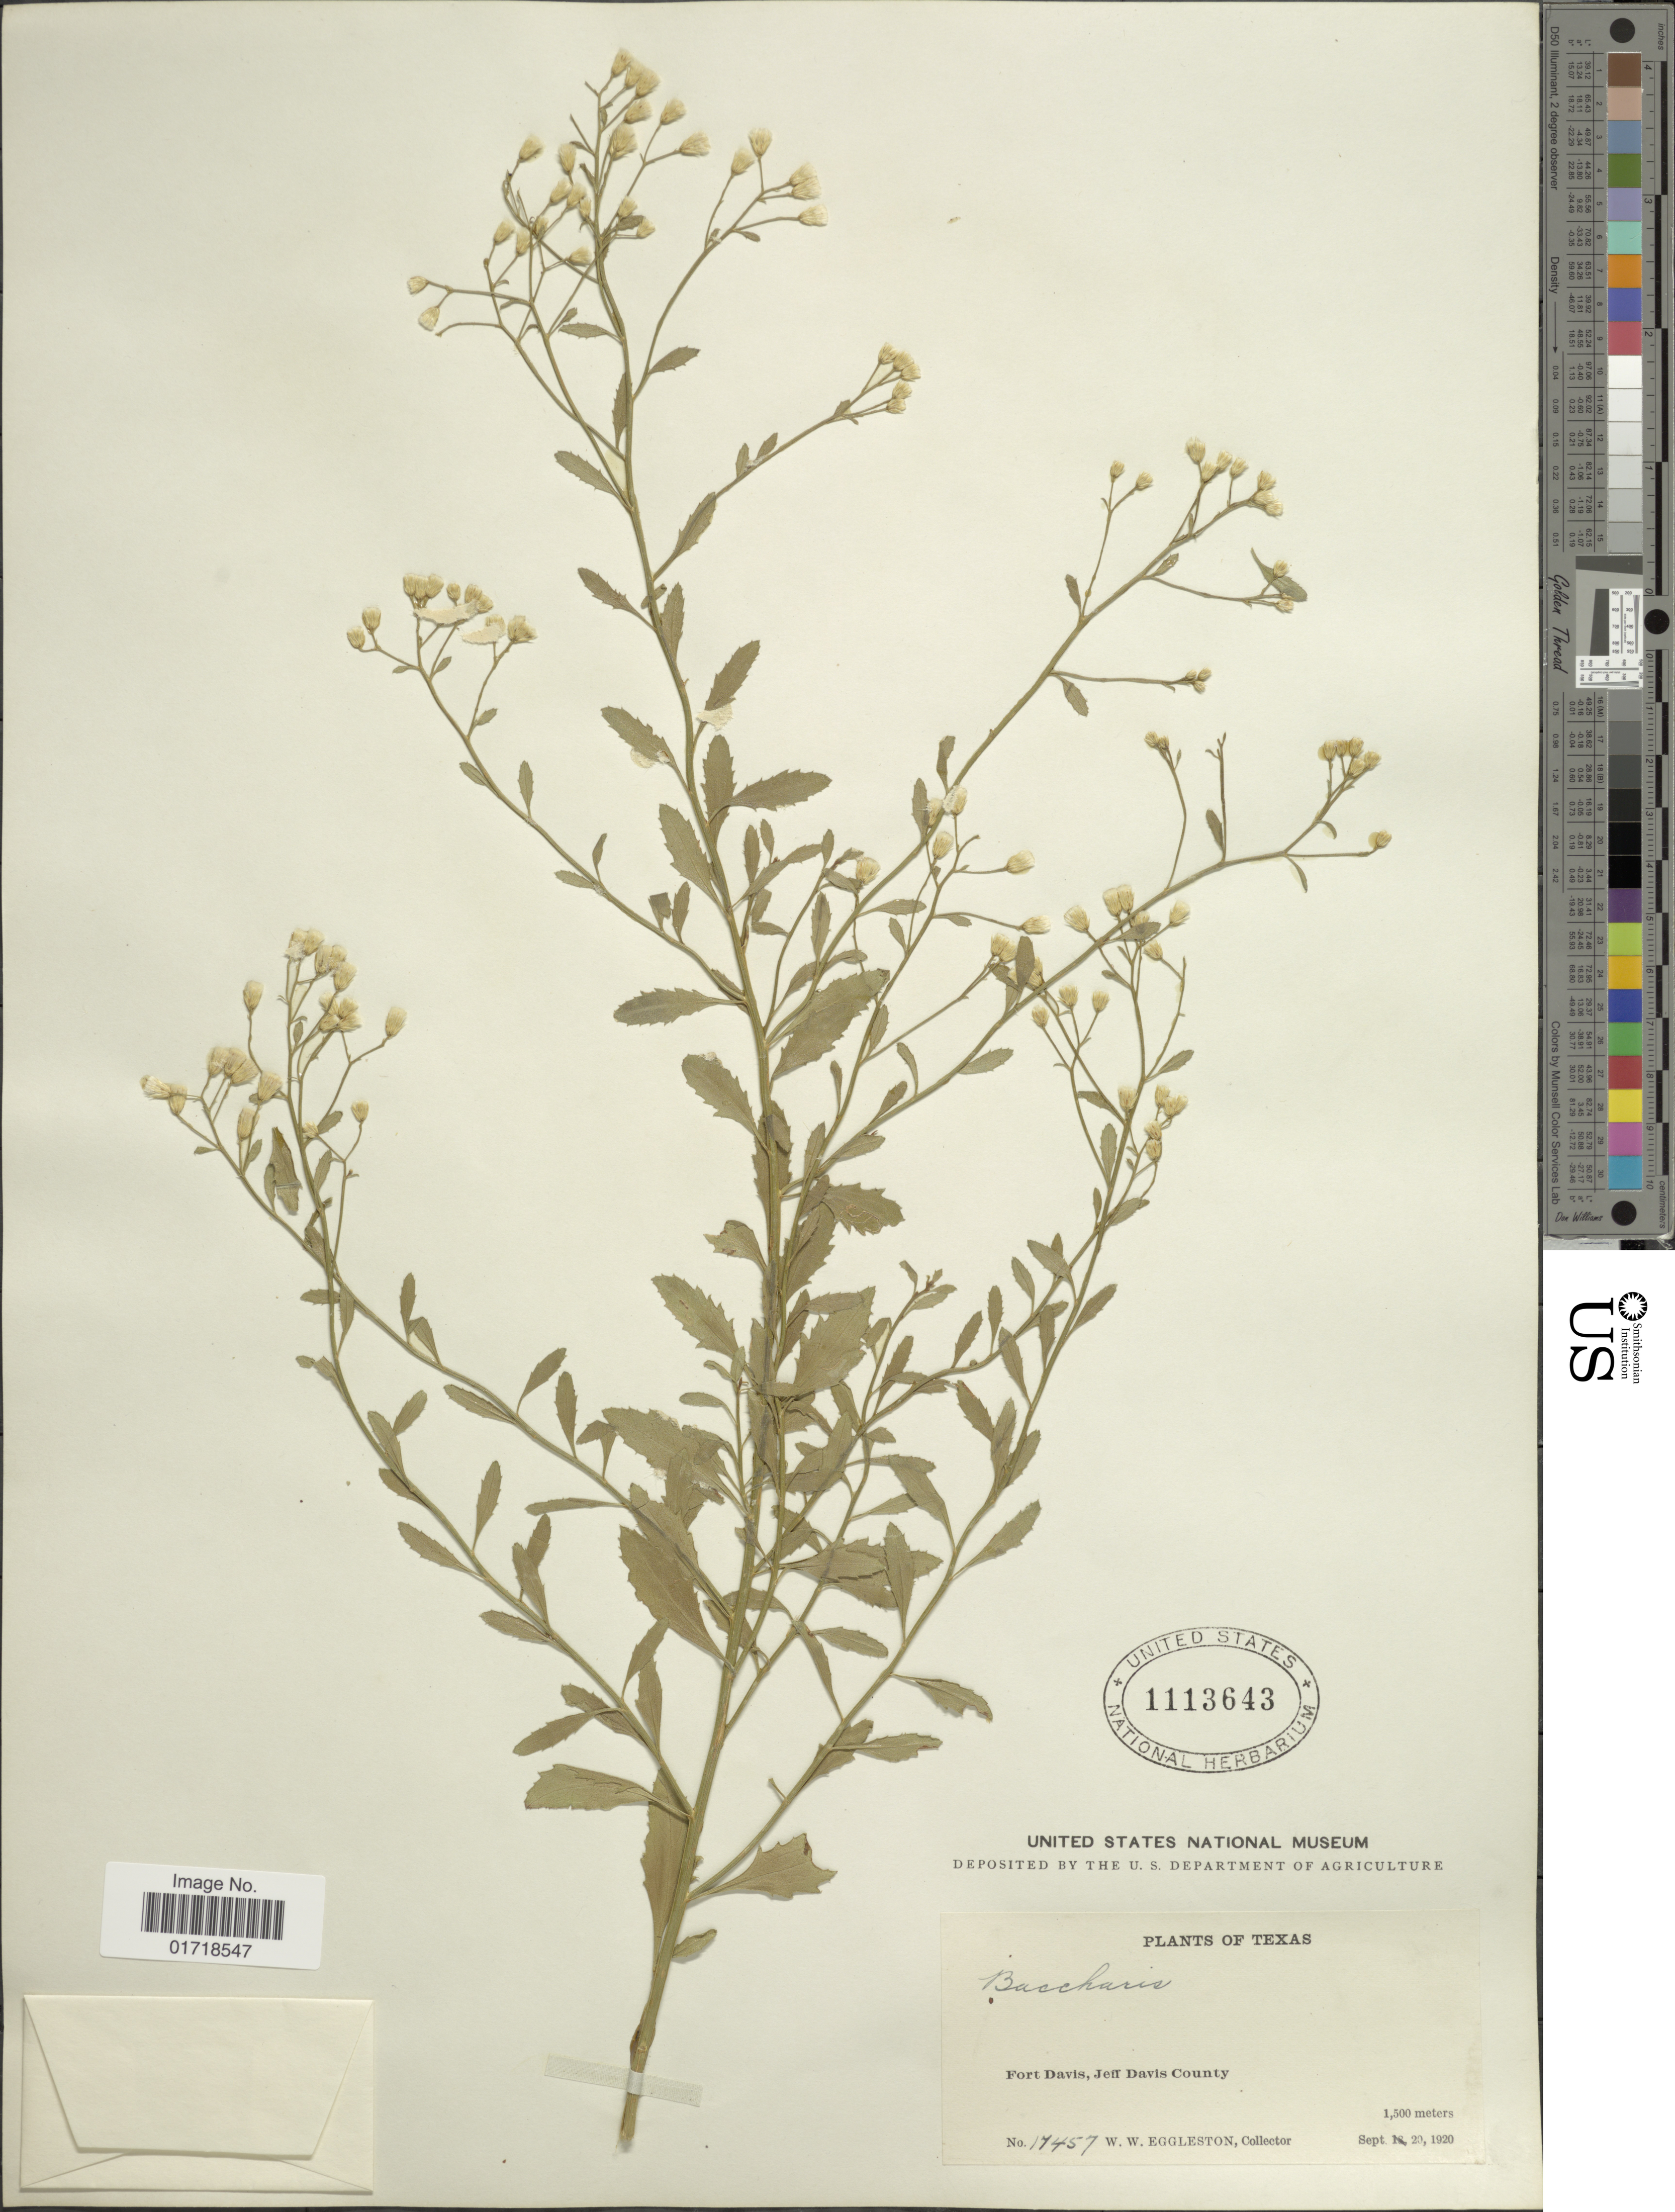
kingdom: Plantae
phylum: Tracheophyta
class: Magnoliopsida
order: Asterales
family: Asteraceae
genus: Baccharis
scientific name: Baccharis bigelovii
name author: A. Gray in Torr.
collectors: W. W. Eggleston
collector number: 17457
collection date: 1920-09-20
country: United States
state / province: Texas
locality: Fort Davis, Jeff Davis County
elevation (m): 1500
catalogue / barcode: US 1113643